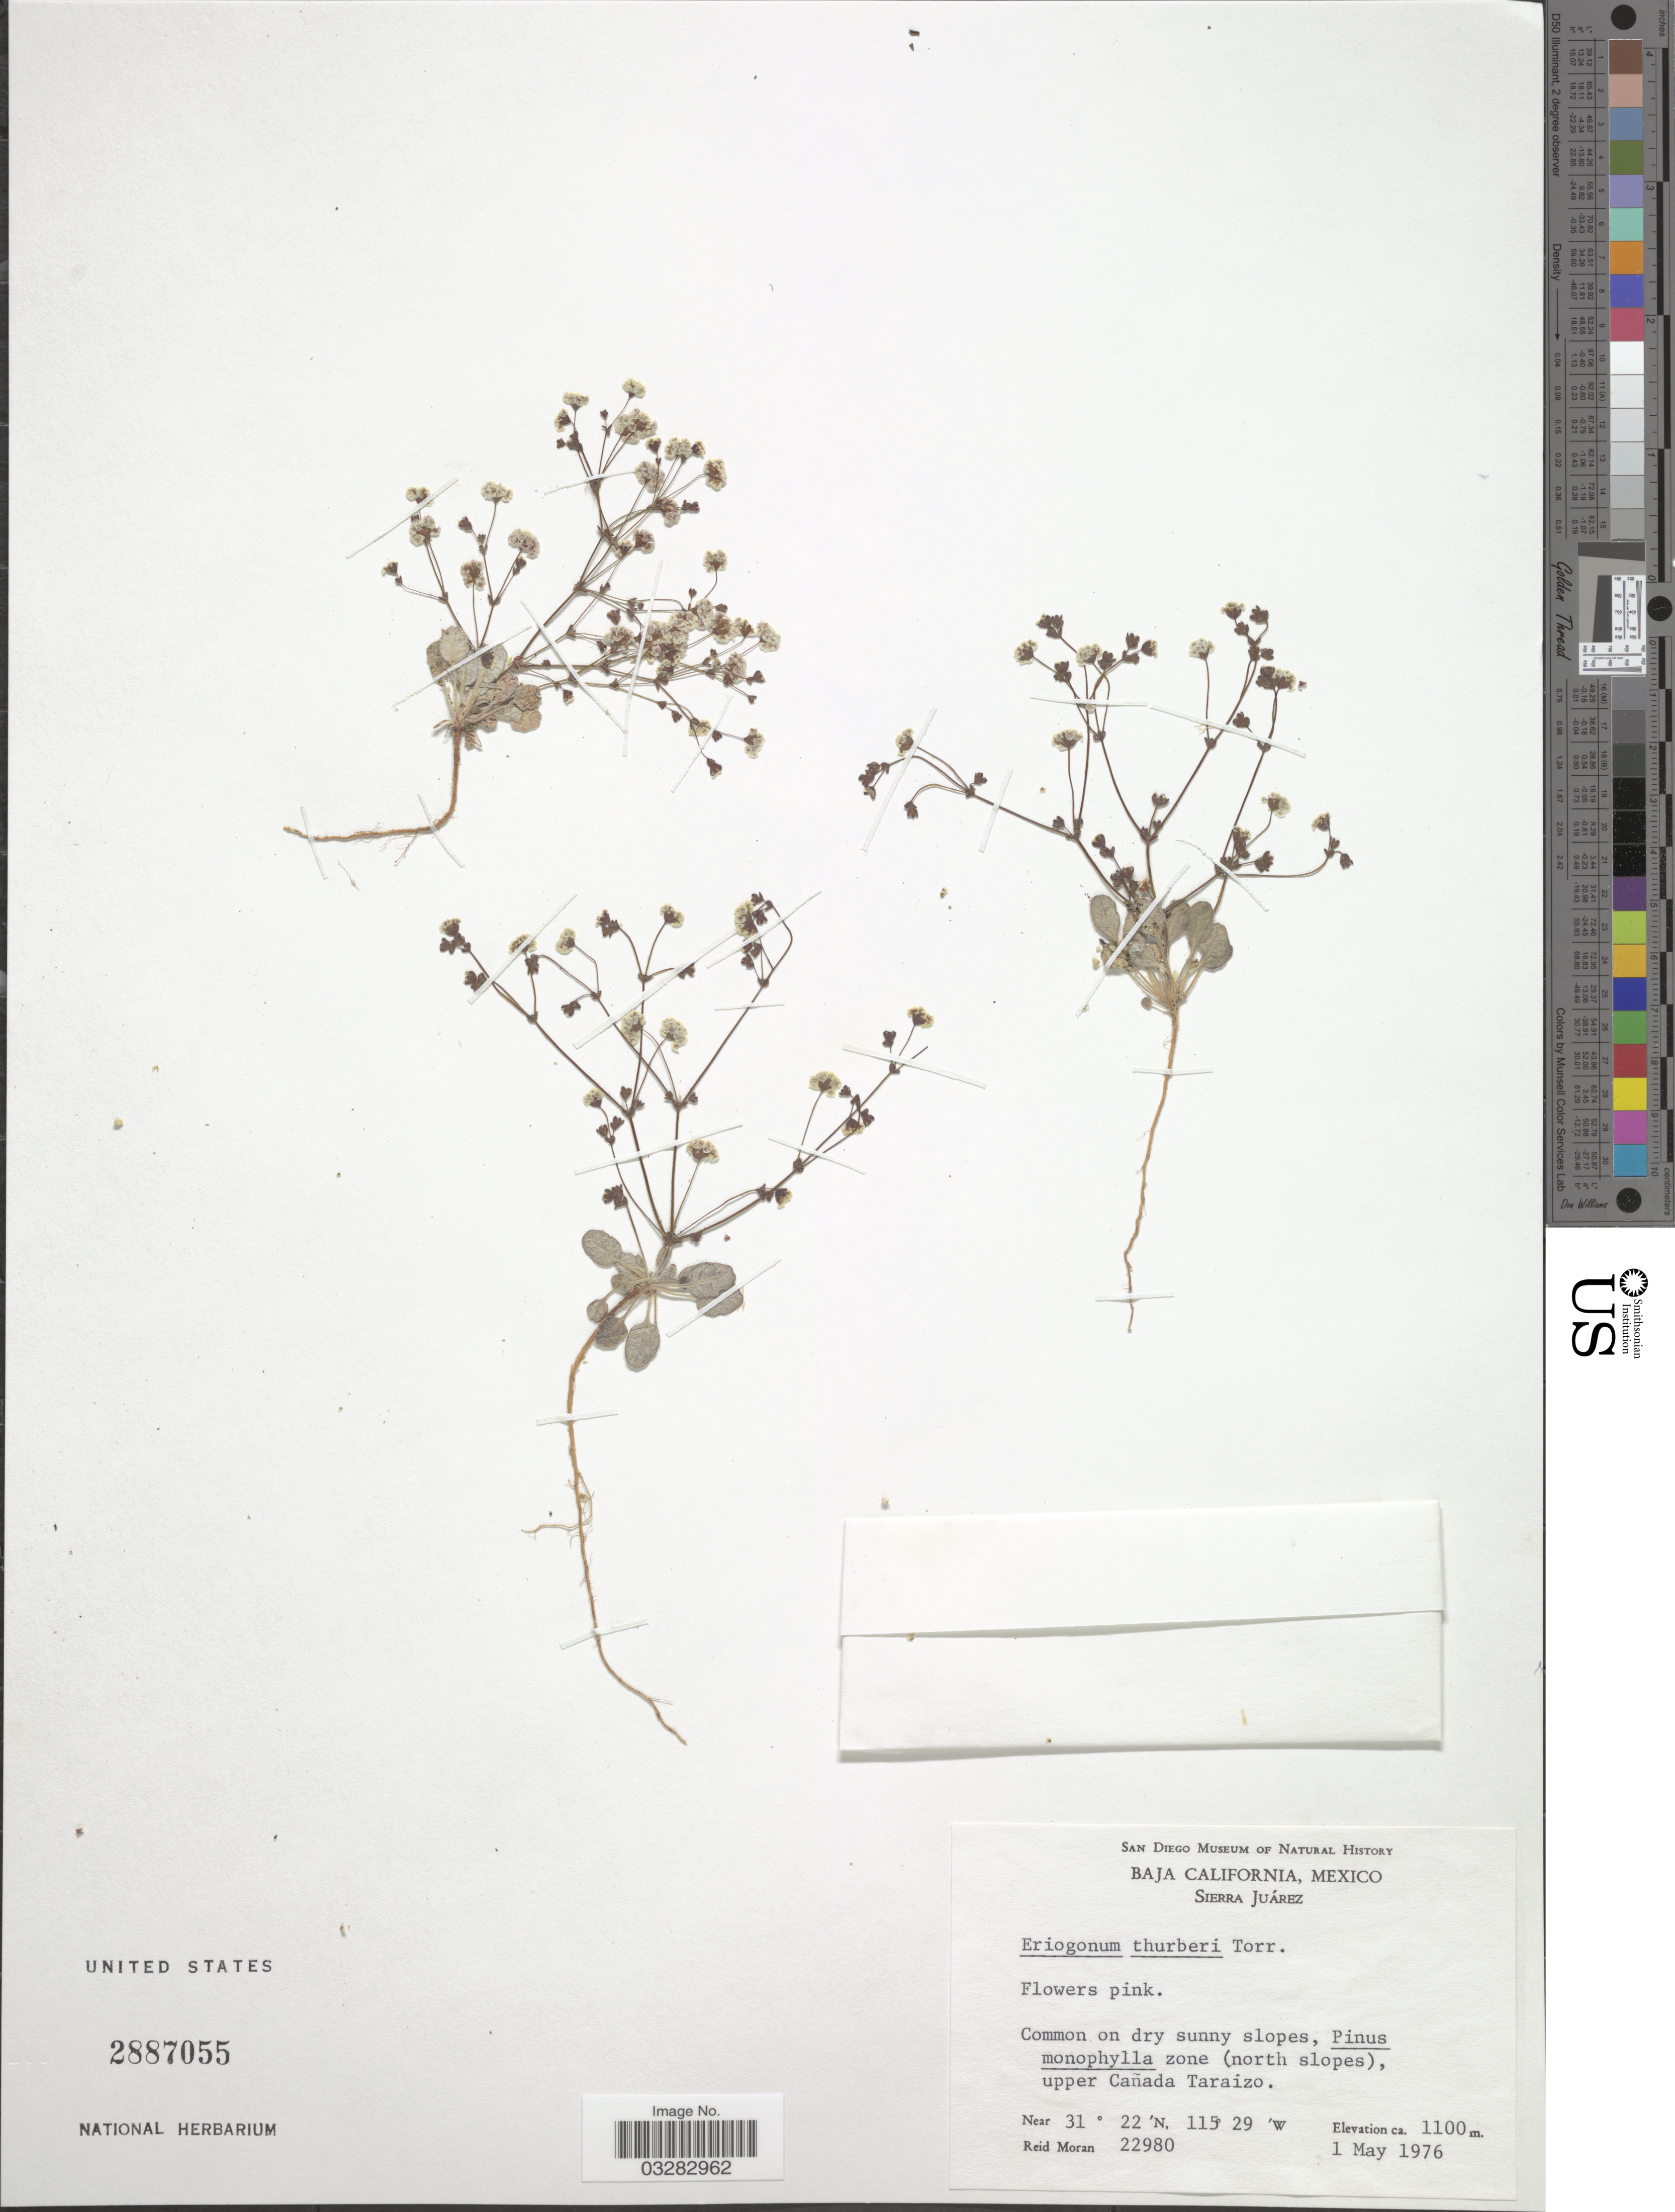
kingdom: Plantae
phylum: Tracheophyta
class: Magnoliopsida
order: Caryophyllales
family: Polygonaceae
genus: Eriogonum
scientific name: Eriogonum thurberi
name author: Torr.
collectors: R. Moran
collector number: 22980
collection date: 1976-05-01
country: Mexico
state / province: Baja California Norte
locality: Sierra Juárez. Common on dry sunny slopes, Pinus monophylla zone (north slopes), upper Cañada Taraizo.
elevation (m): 1100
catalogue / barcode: US 2887055